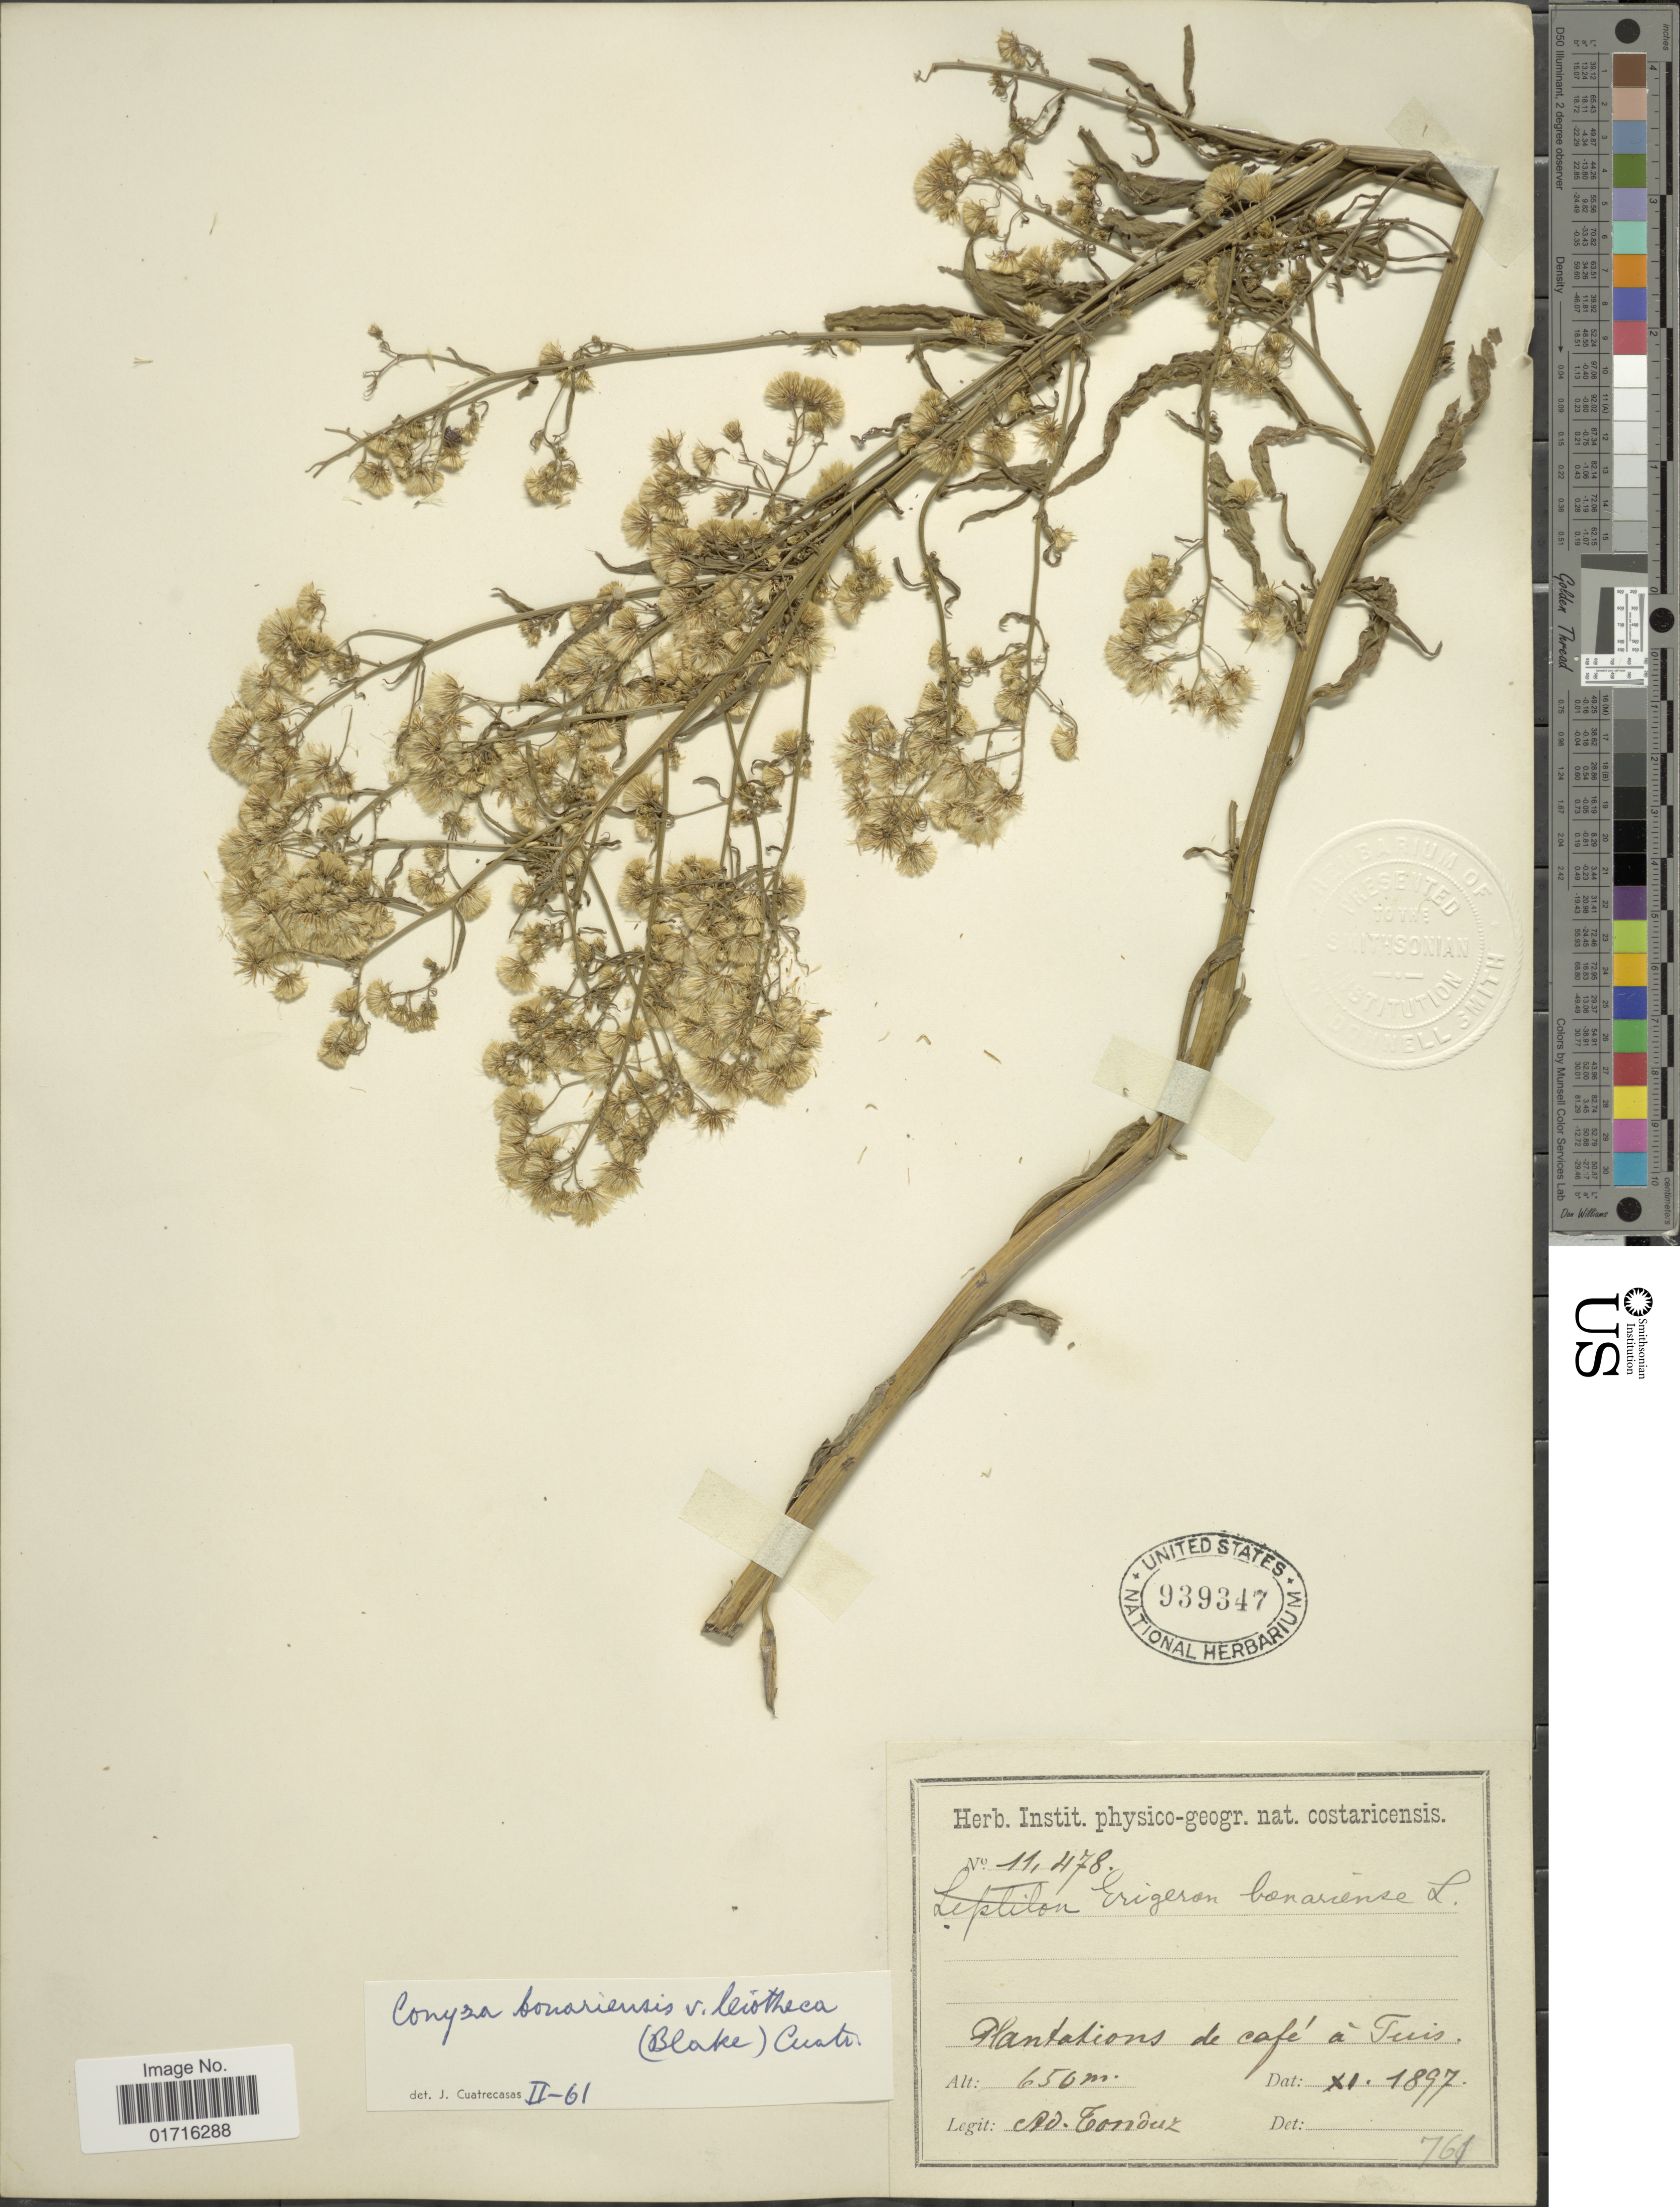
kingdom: Plantae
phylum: Tracheophyta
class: Magnoliopsida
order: Asterales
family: Asteraceae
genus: Conyza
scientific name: Conyza bonariensis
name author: (L.) Cronq.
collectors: A. Tonduz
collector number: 11478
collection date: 1897-11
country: Costa Rica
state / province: Cartago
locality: Plantations de cafe a Tuis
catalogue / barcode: US 939347